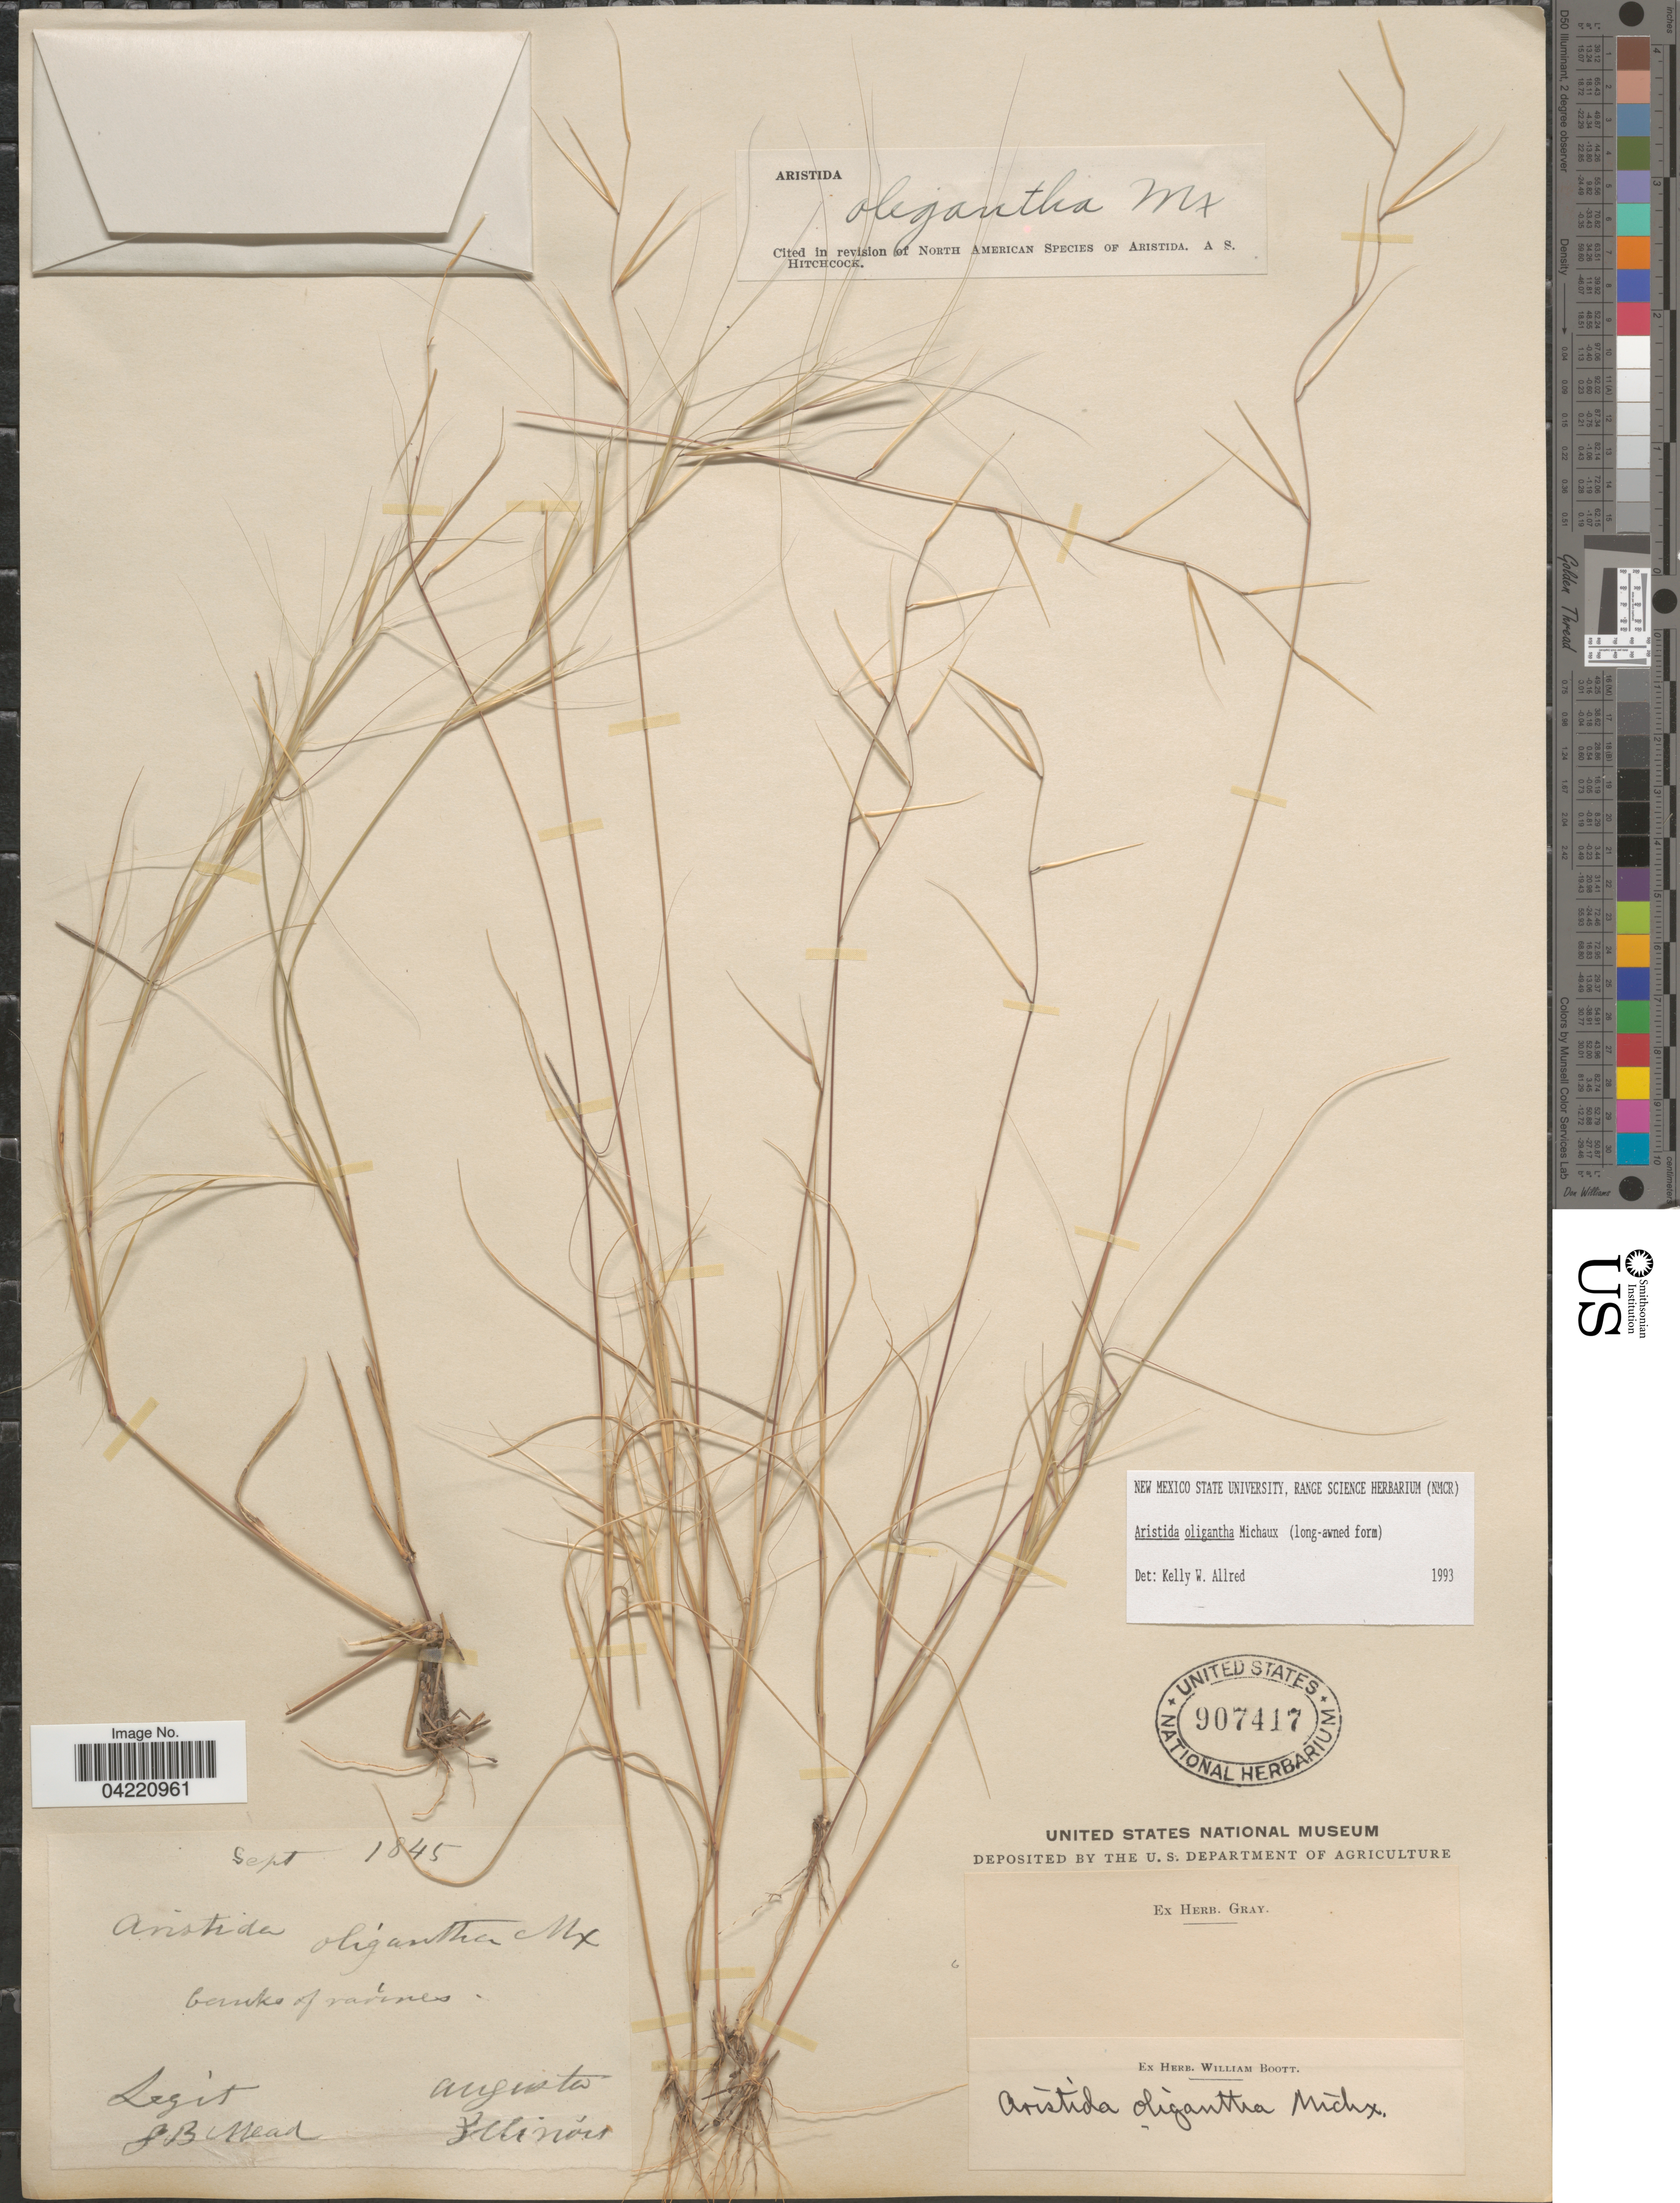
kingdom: Plantae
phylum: Tracheophyta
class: Liliopsida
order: Poales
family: Poaceae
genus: Aristida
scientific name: Aristida oligantha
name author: Michx.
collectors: L. Mead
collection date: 1845-09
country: United States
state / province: Illinois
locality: Augusta.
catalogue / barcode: US 907417